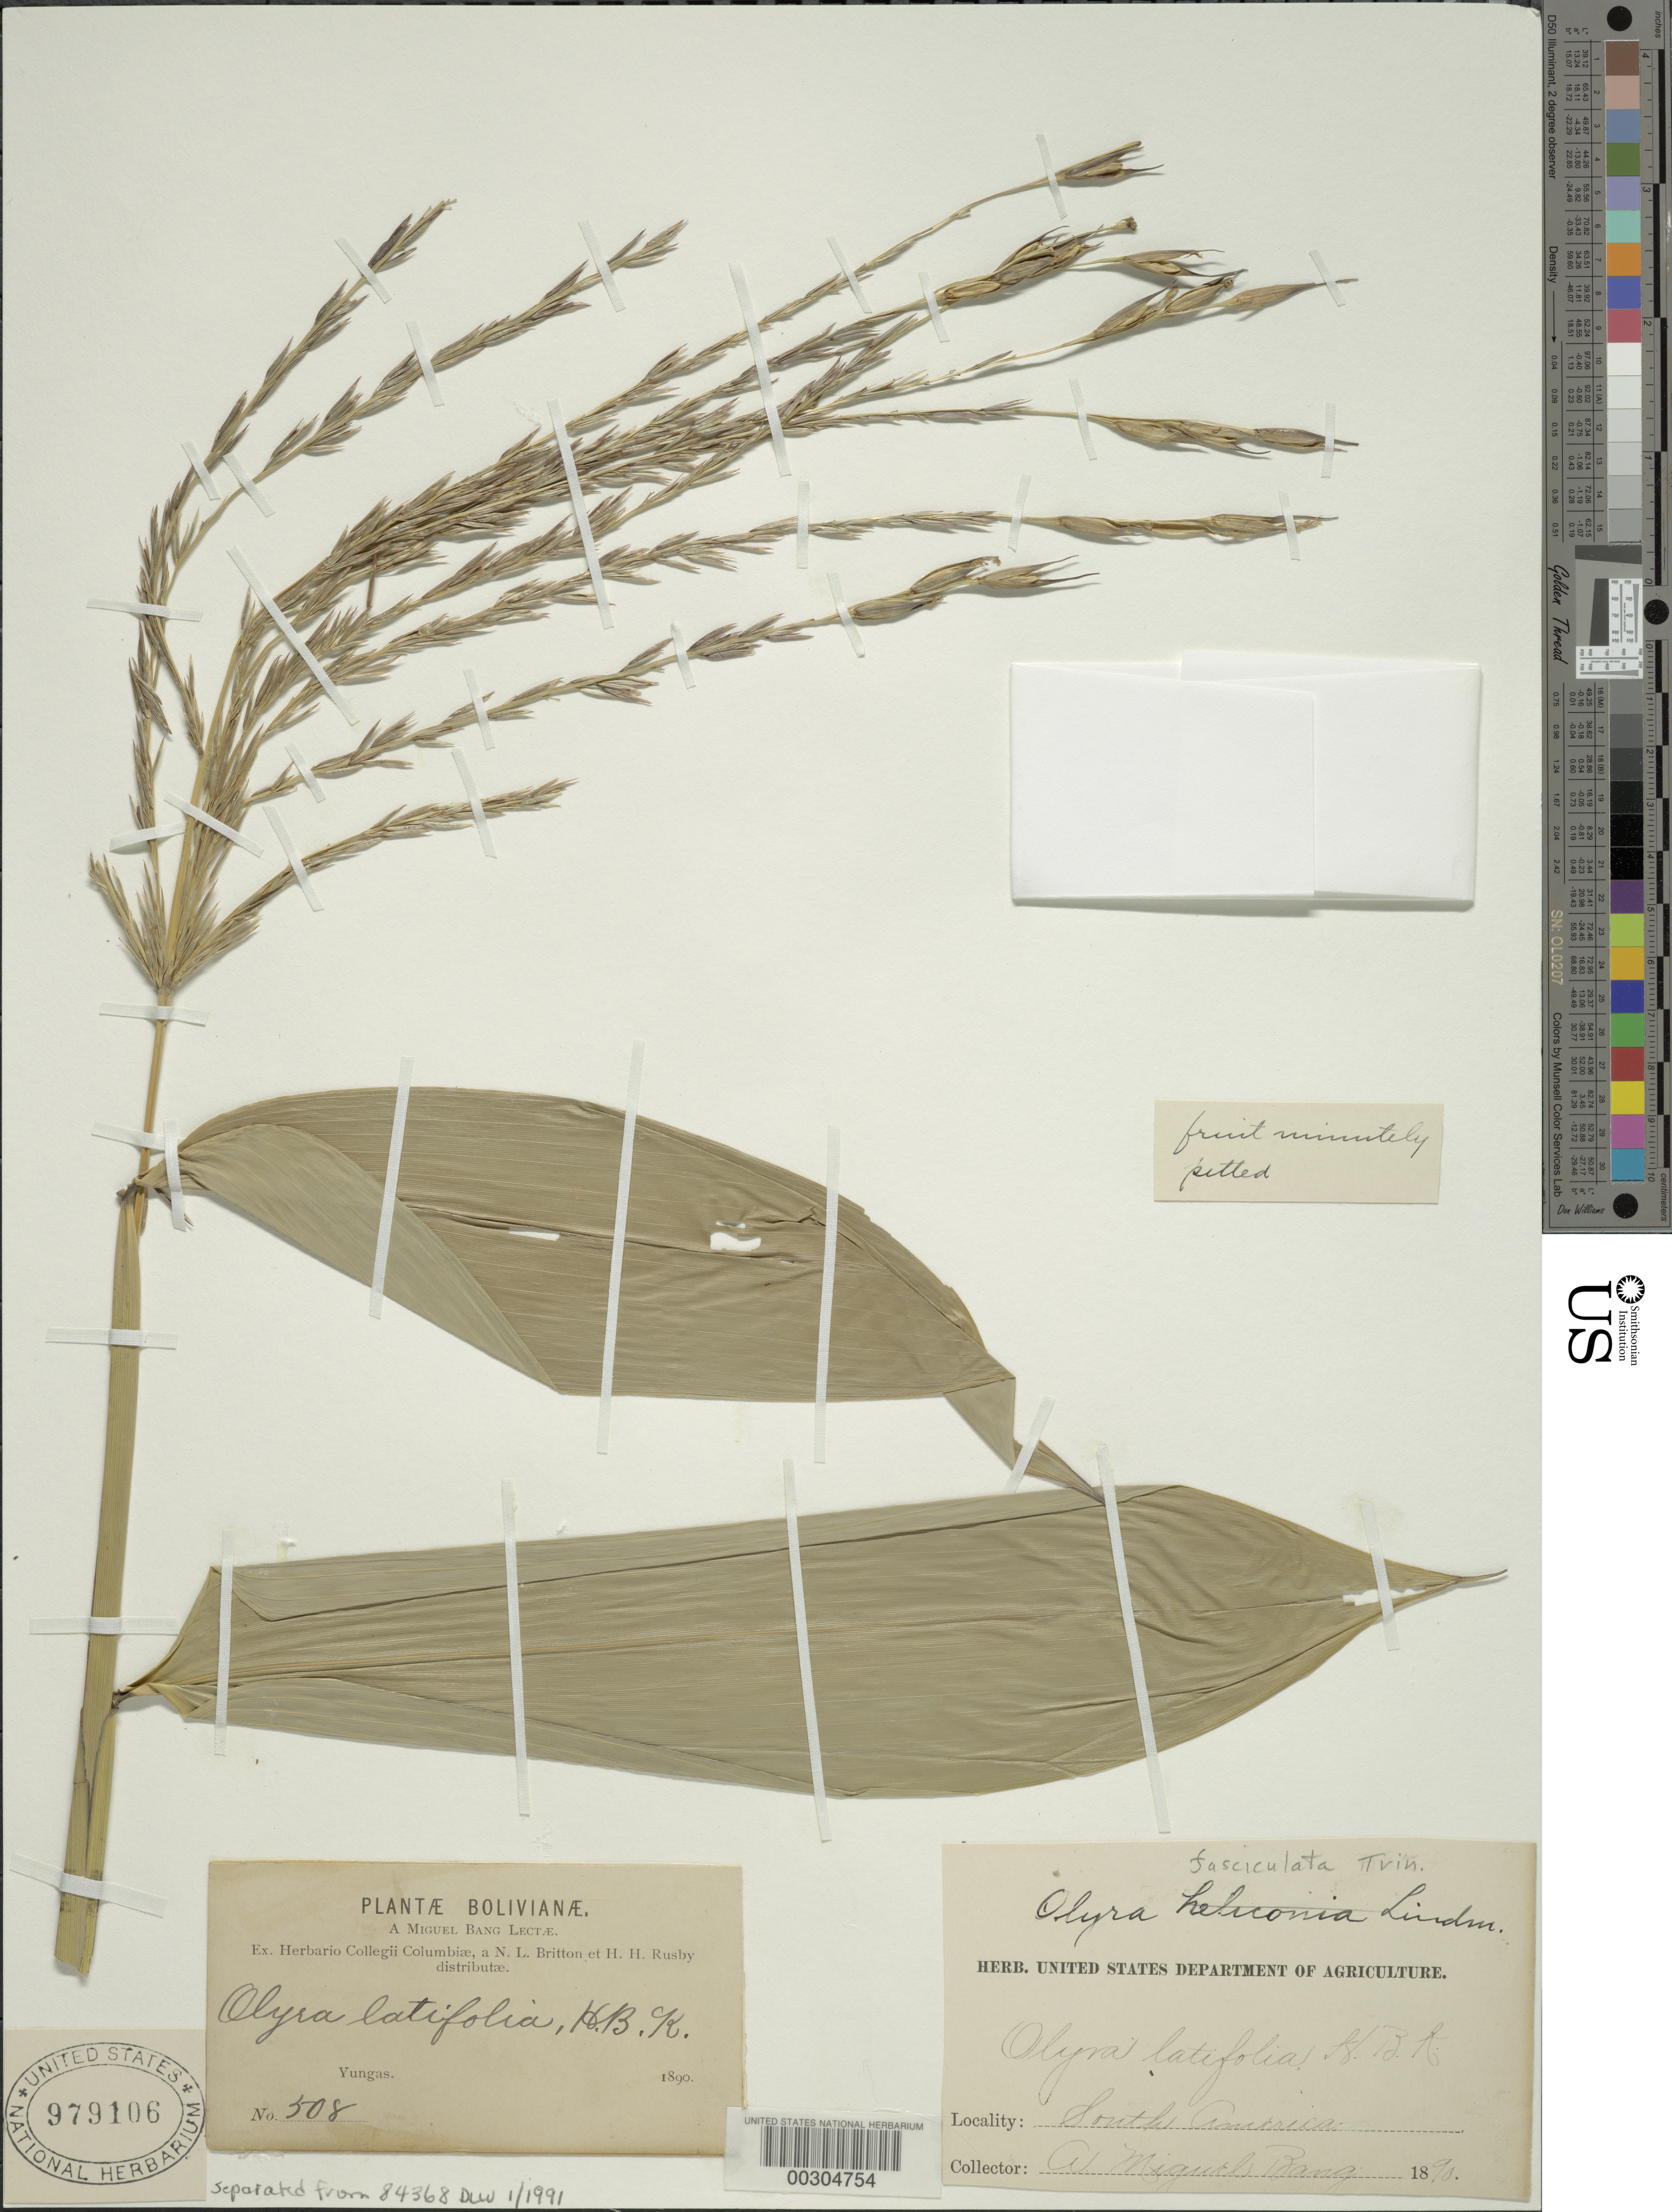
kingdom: Plantae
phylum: Tracheophyta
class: Liliopsida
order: Poales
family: Poaceae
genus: Olyra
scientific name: Olyra fasciculata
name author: Trin.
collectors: M. Bang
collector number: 508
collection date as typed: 1890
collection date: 1890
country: Bolivia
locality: Yungas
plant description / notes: Separated from sheet NMNH 84368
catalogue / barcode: US 979106